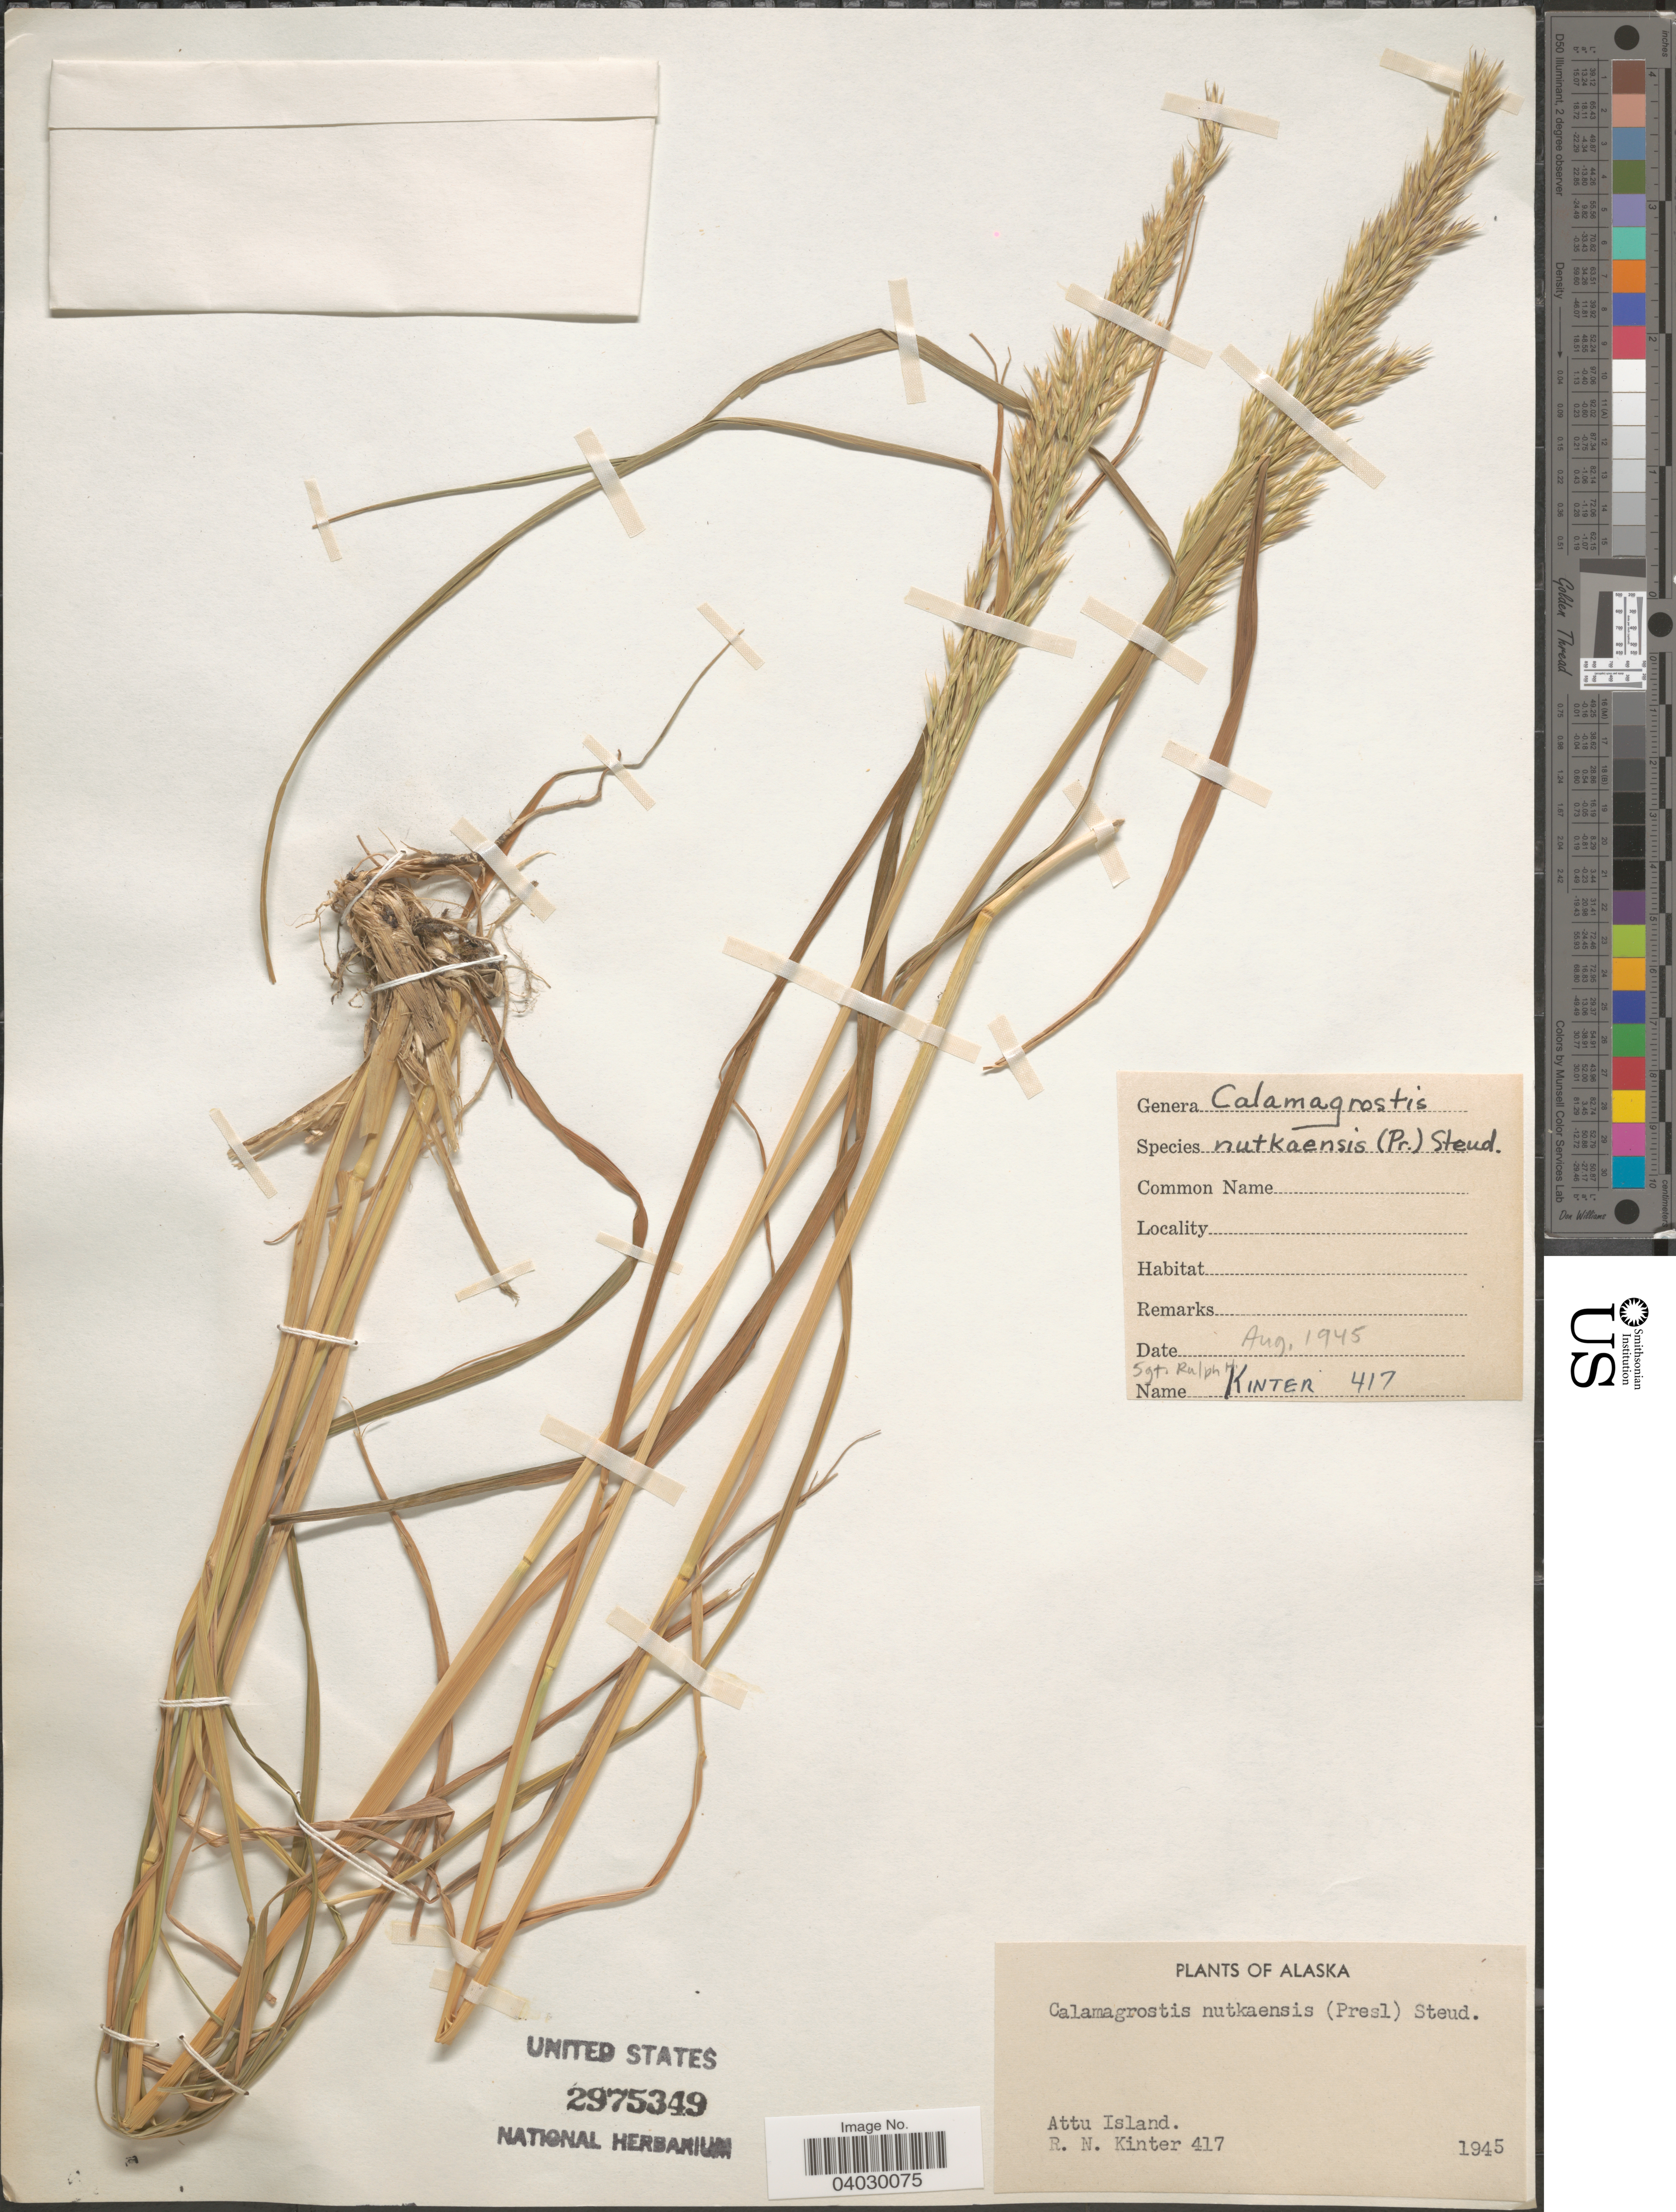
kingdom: Plantae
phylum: Tracheophyta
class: Liliopsida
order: Poales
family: Poaceae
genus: Calamagrostis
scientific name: Calamagrostis nutkaensis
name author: (J. Presl) Steud.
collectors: R. Kinter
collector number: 417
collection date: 1945-08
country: United States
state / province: Alaska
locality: Attu Island.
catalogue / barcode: US 2975349